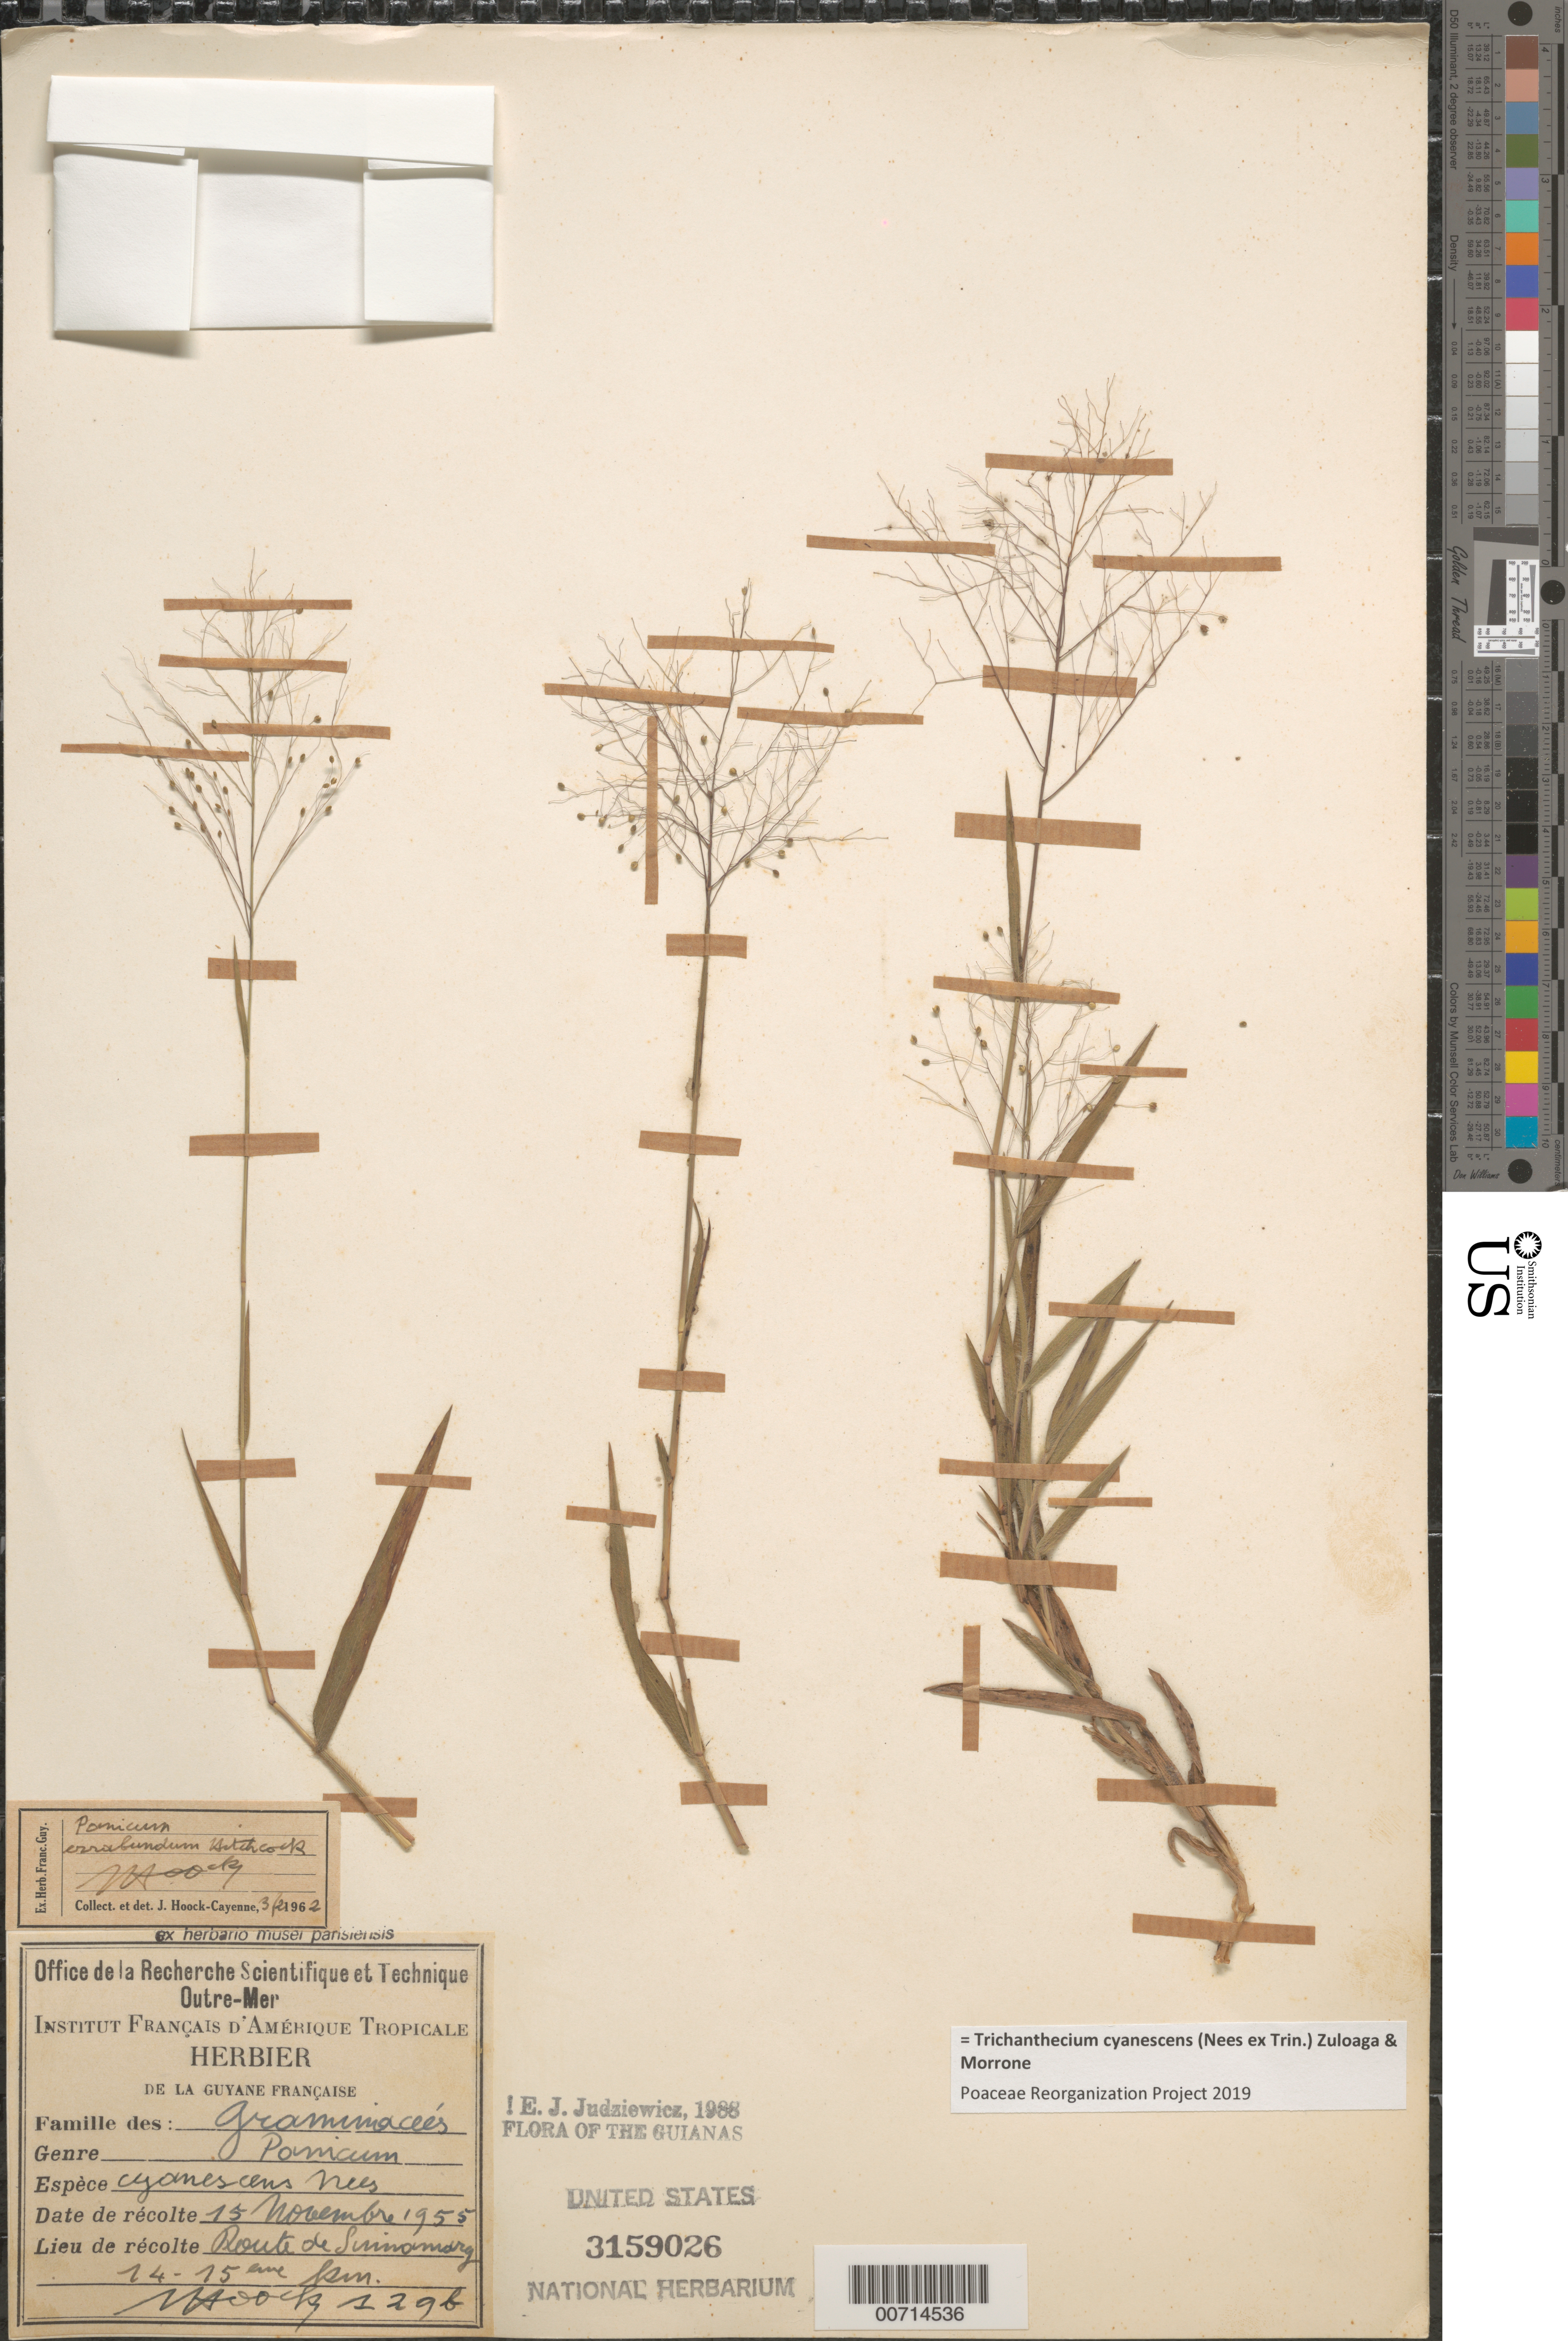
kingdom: Plantae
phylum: Tracheophyta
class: Liliopsida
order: Poales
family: Poaceae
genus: Panicum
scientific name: Panicum cyanescens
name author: Nees ex Trin.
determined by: Judziewicz, E. J.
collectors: J. Hoock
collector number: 129 b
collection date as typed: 15-Nov-55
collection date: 1955-11-15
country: French Guiana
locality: Route de Sinnamary, km 14-15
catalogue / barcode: US 3159026